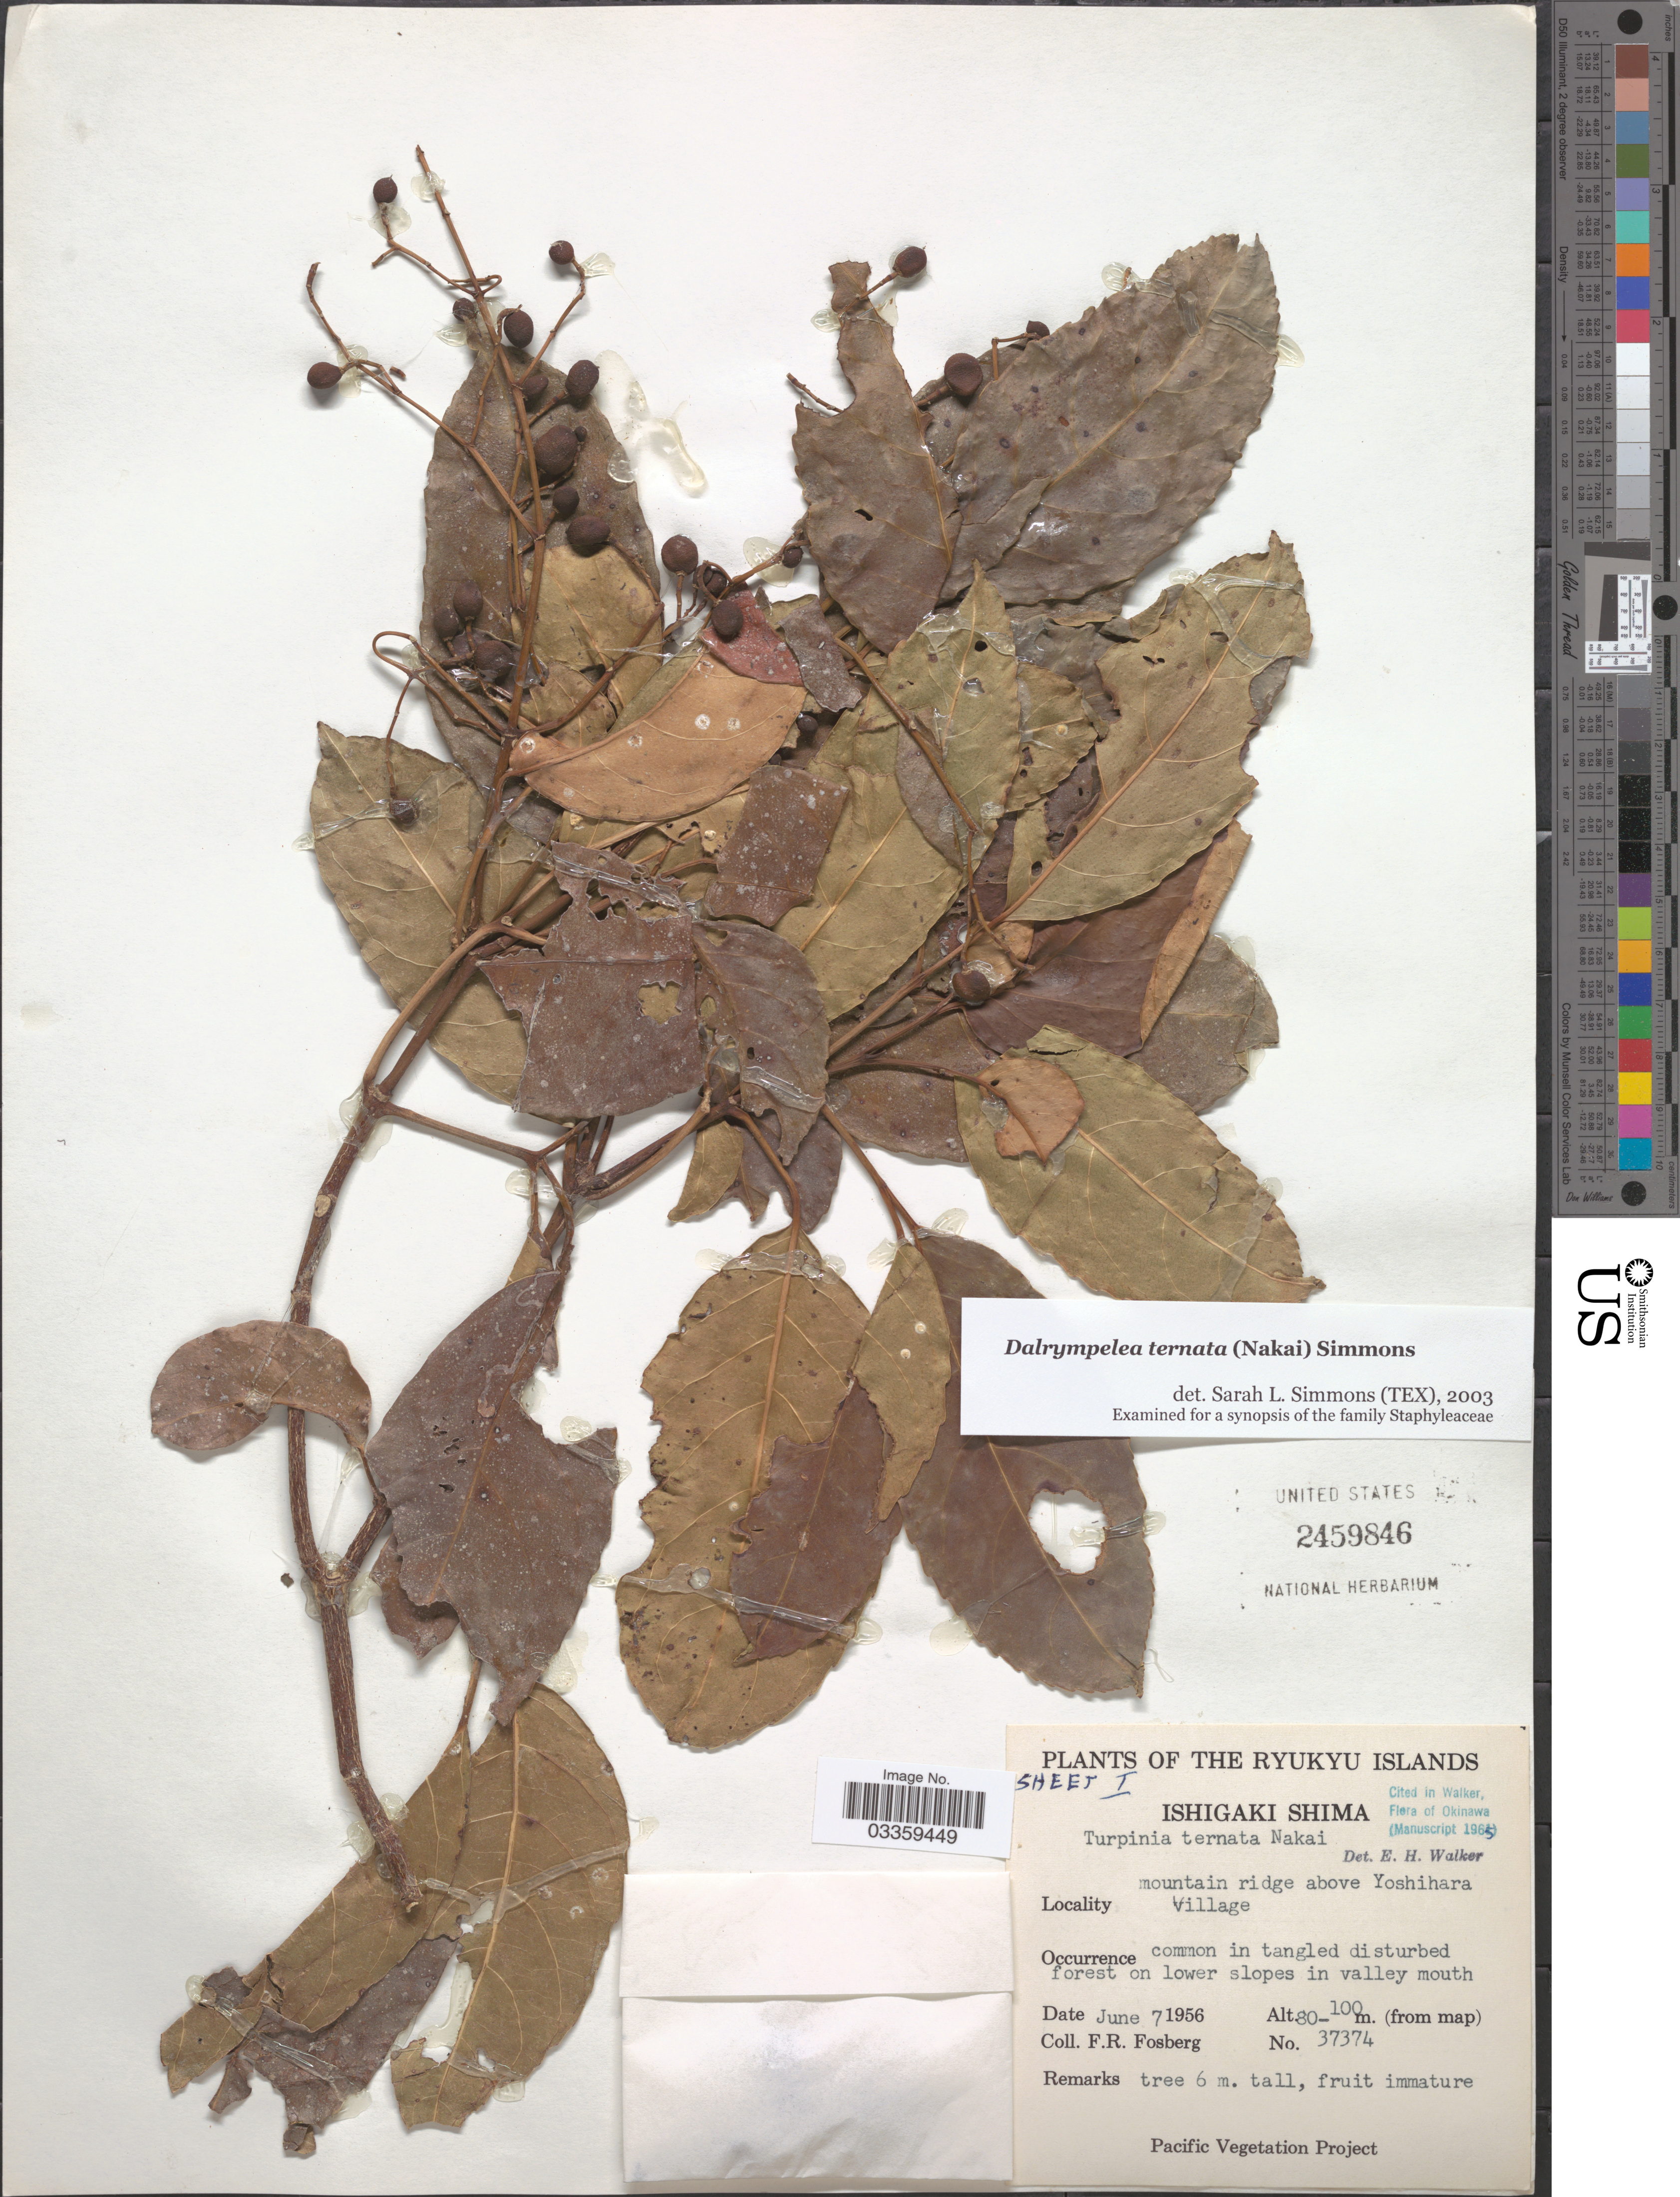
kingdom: Plantae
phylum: Tracheophyta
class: Magnoliopsida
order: Crossosomatales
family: Staphyleaceae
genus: Turpinia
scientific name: Turpinia ternata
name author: Nakai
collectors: F. R. Fosberg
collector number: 37374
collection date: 1956-06-07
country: Japan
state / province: Okinawa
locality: Ryukyu Islands. Ishigaki Shima. Mountain ridge above Yoshihara village.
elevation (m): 80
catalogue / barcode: US 2459846